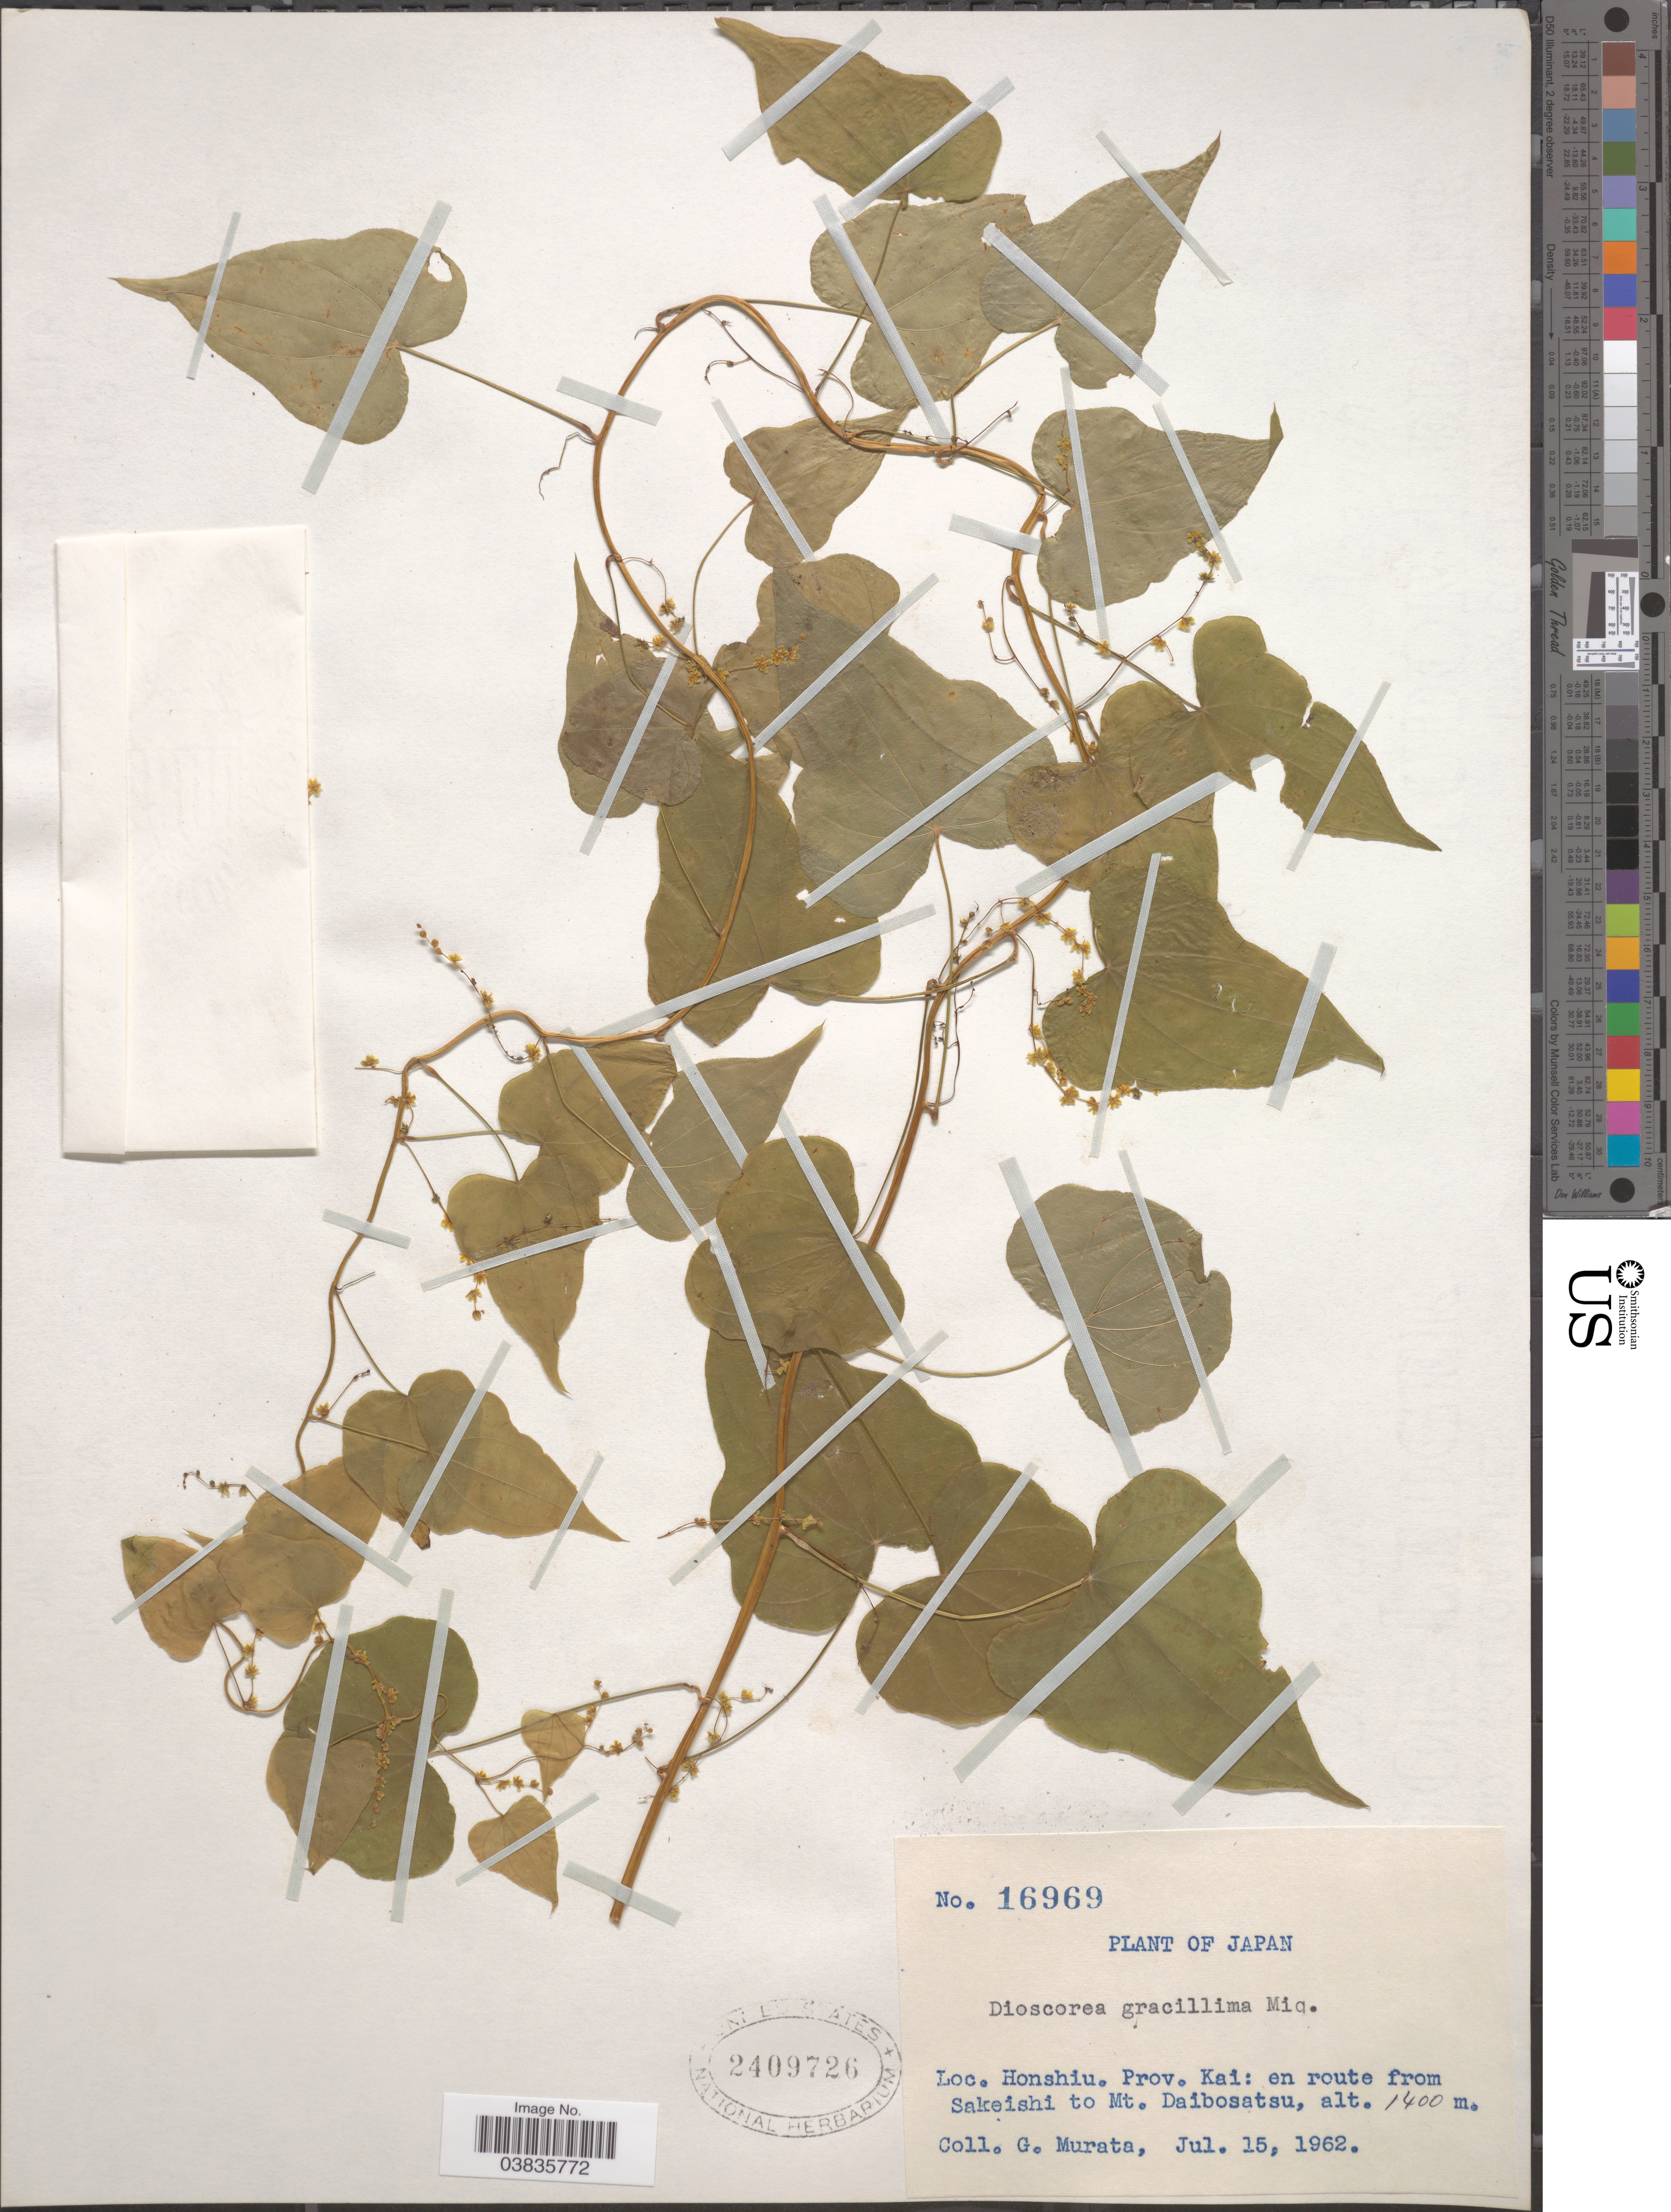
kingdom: Plantae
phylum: Tracheophyta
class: Liliopsida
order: Dioscoreales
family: Dioscoreaceae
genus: Dioscorea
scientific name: Dioscorea gracillima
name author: Miq.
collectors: G. Murata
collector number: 16969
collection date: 1962-07-15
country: Japan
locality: Honshiu. Prov. Kai: en route from Sakeishi to Mt. Daibosatsu.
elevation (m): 1400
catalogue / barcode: US 2409726